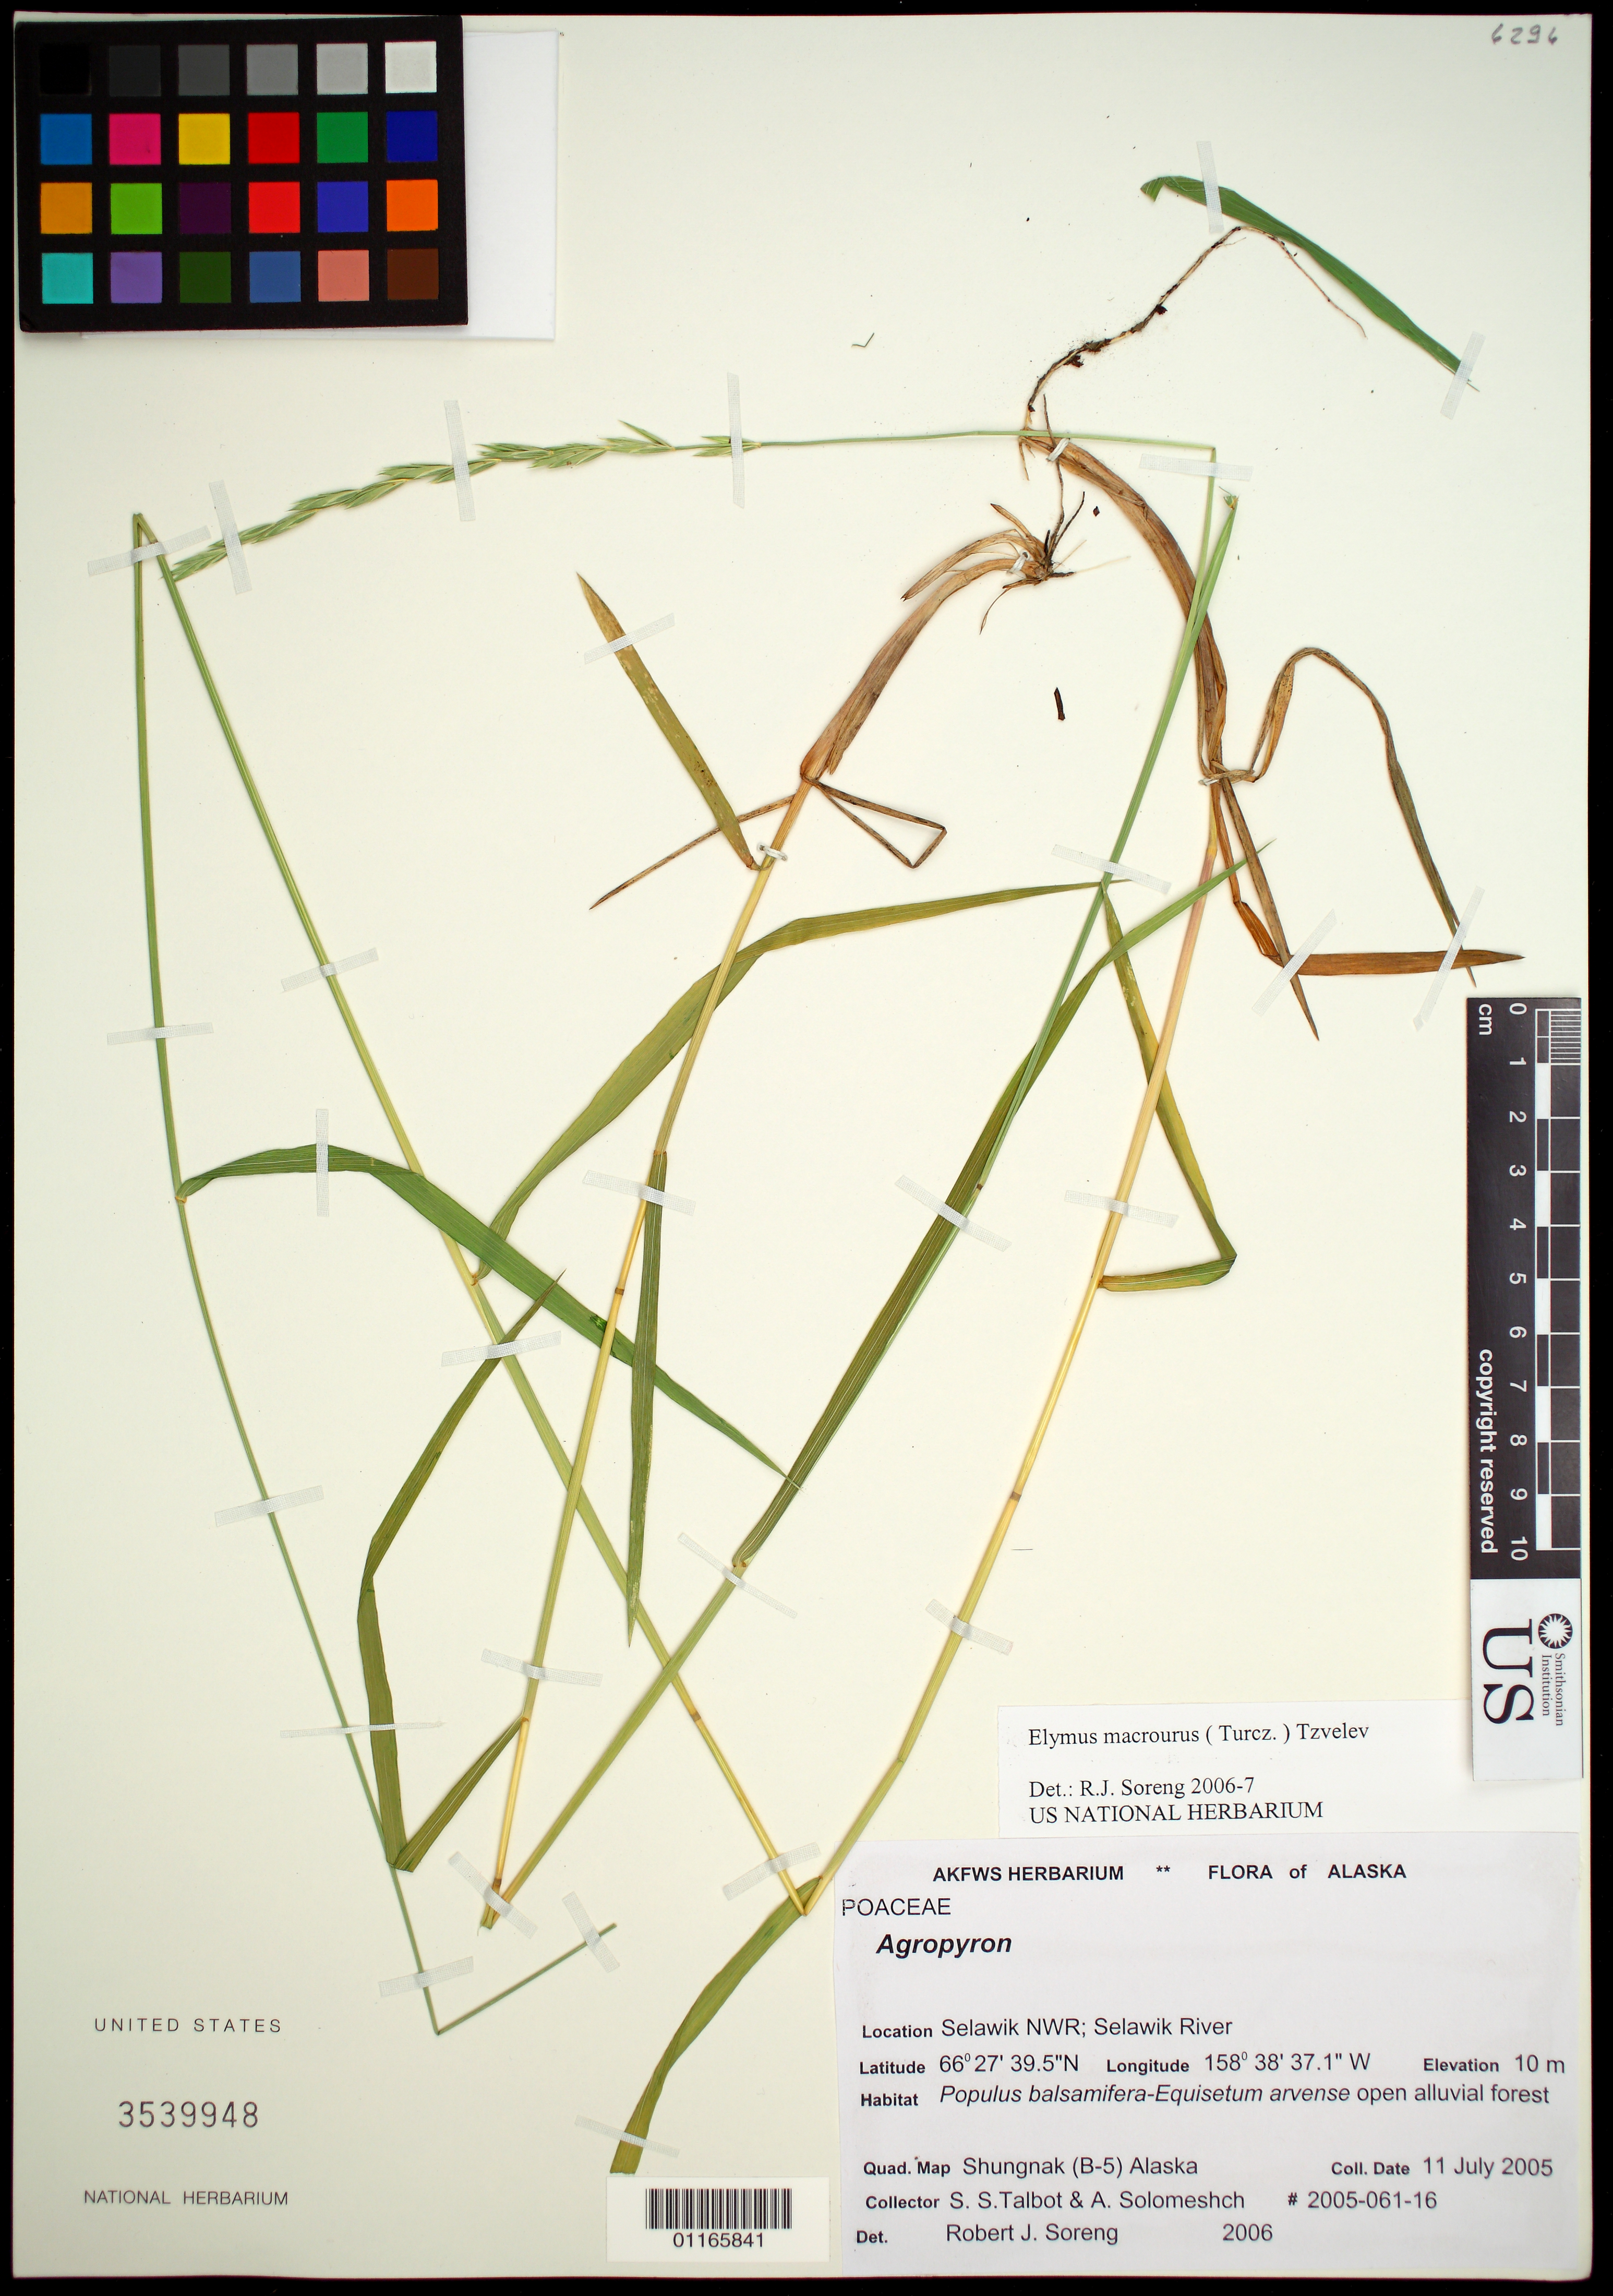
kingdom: Plantae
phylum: Tracheophyta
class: Liliopsida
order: Poales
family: Poaceae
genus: Elymus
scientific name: Elymus macrourus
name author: (Turcz. ex Steud.) Tzvelev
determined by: Soreng, Robert J., Research Associate (BOT), Smithsonian Institution - National Museum of Natural History (UNITED STATES)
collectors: S. S. Talbot & A. Solomeshch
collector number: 2005-061-16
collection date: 2005-07-11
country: United States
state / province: Alaska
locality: Selawik NWR; Selawik River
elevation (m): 10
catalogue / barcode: US 3539948